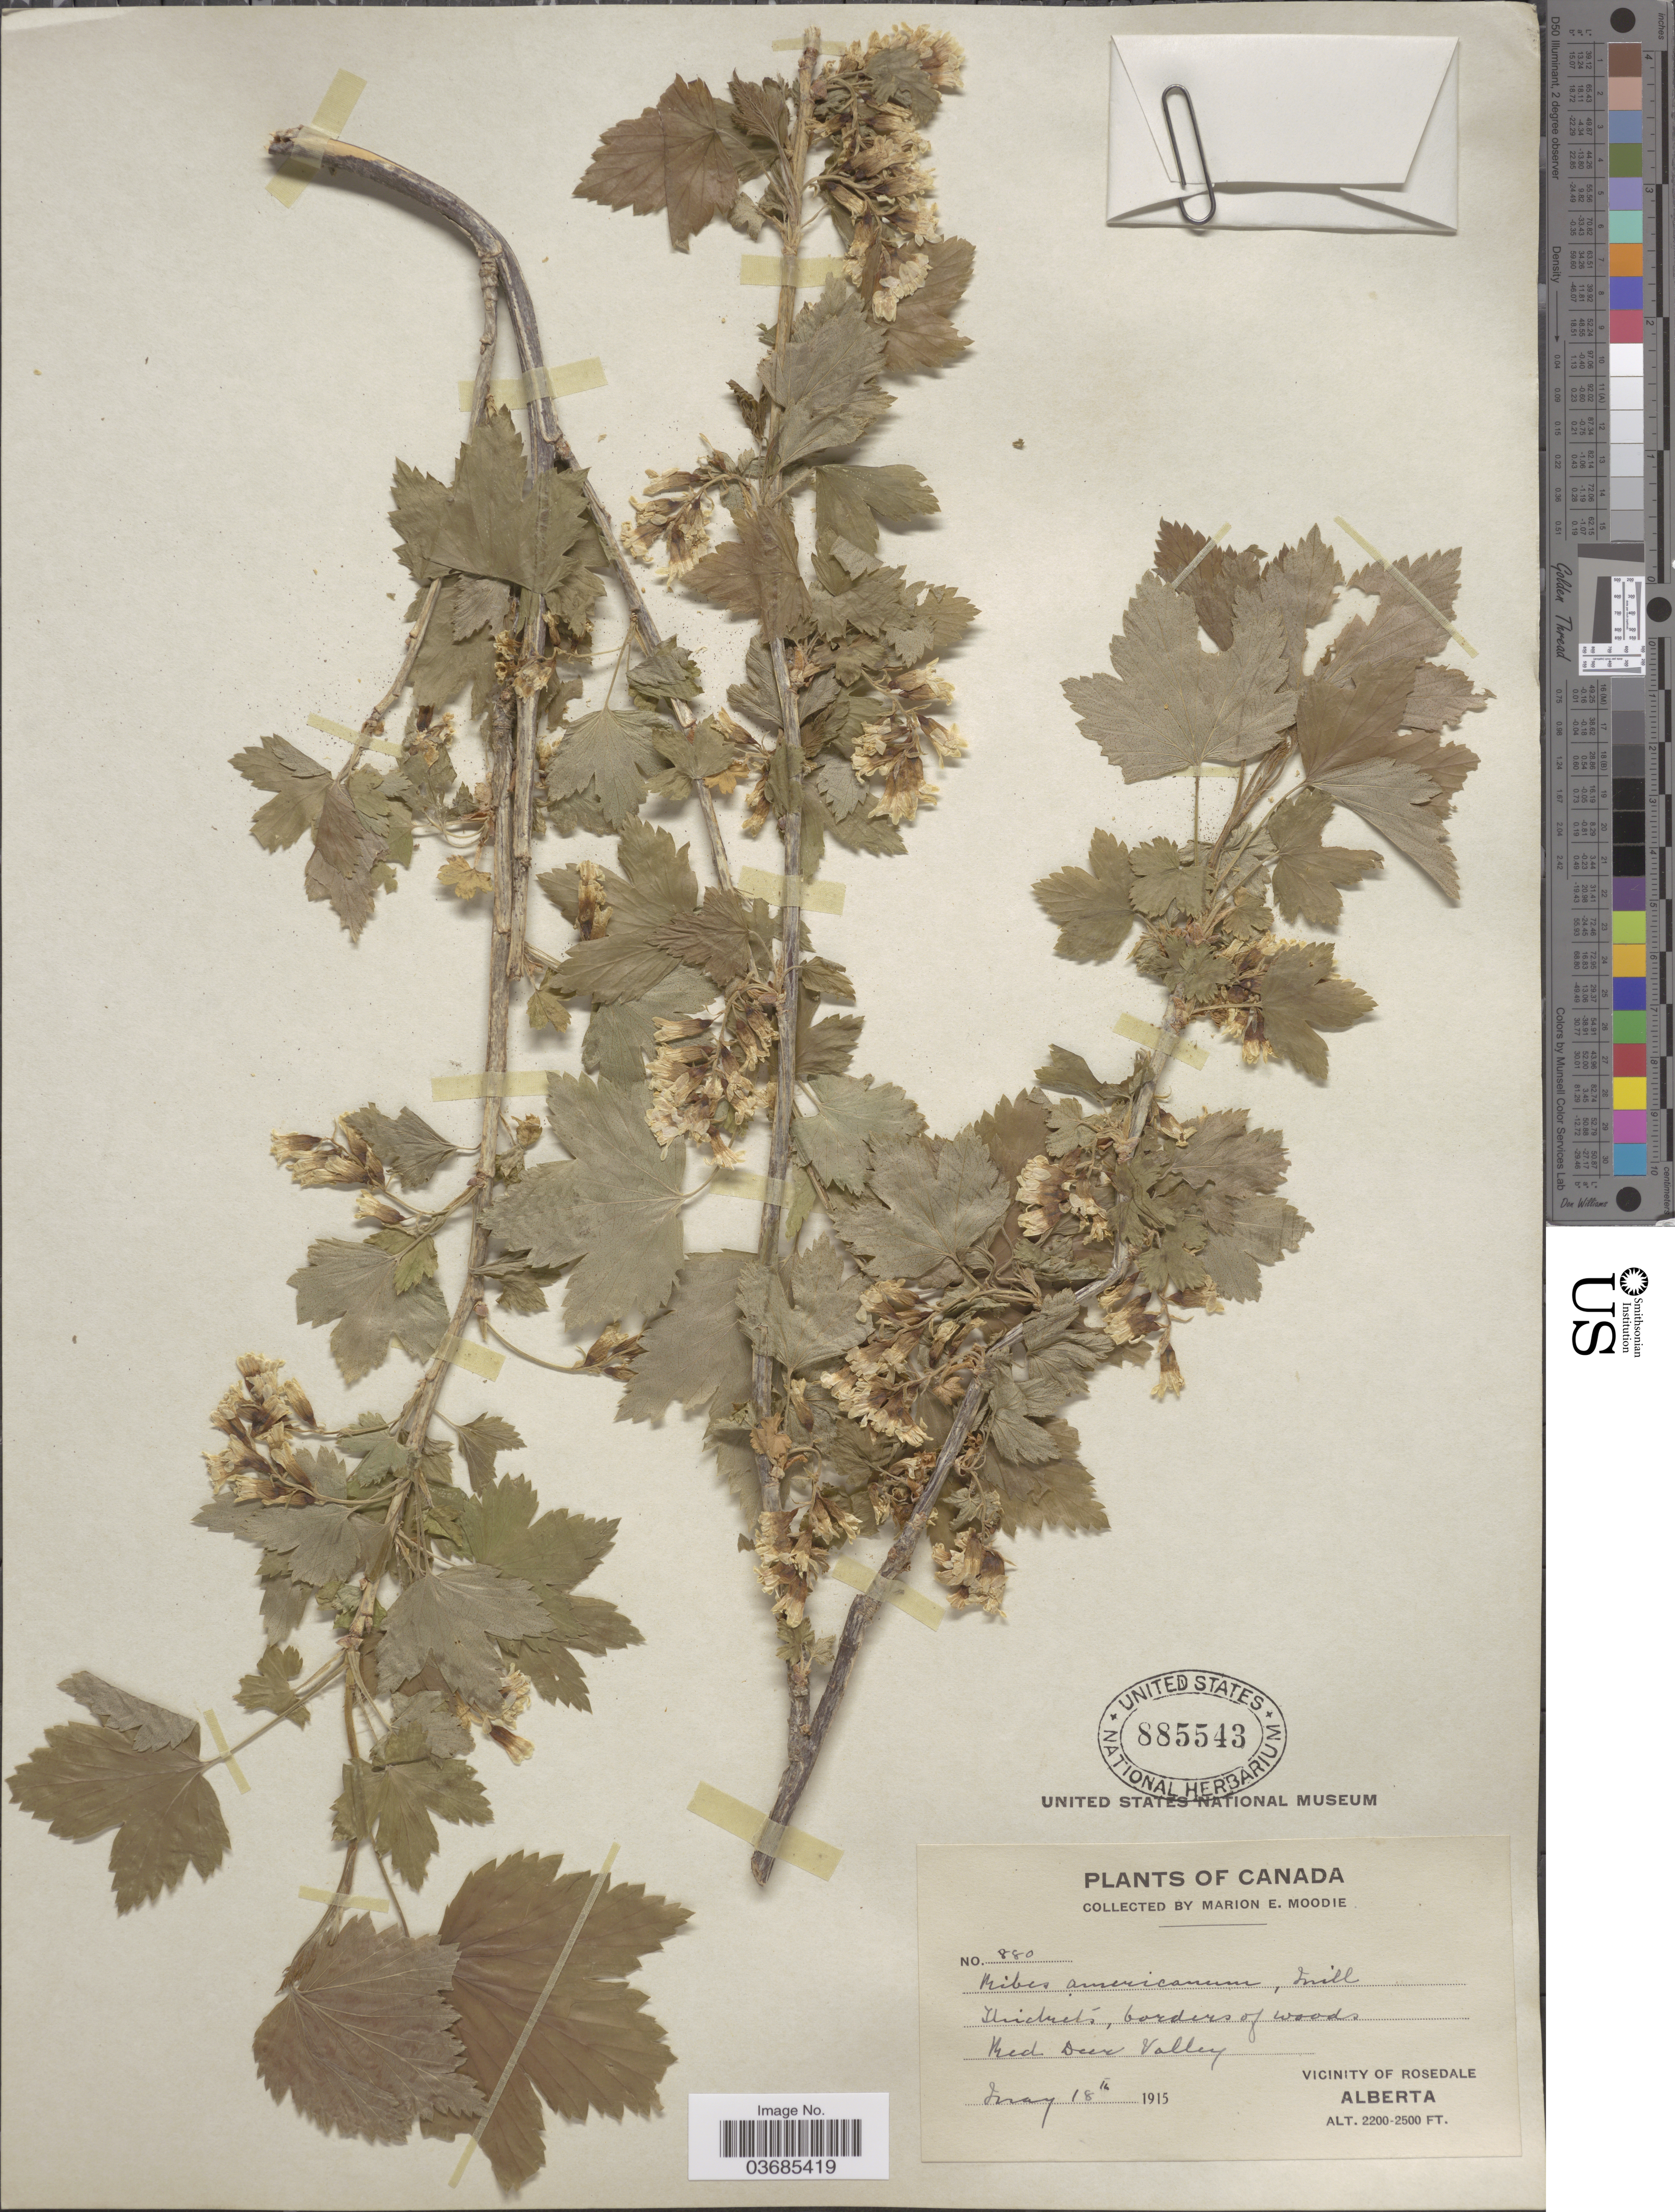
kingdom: Plantae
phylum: Tracheophyta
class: Magnoliopsida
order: Saxifragales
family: Grossulariaceae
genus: Ribes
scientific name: Ribes americanum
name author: Mill.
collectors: M. E. Moodie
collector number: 880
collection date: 1915-05-18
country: Canada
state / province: Alberta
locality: Thickets, borders of woods. Red Deer Valley. Vicinity of Rosedale.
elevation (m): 671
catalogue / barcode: US 885543